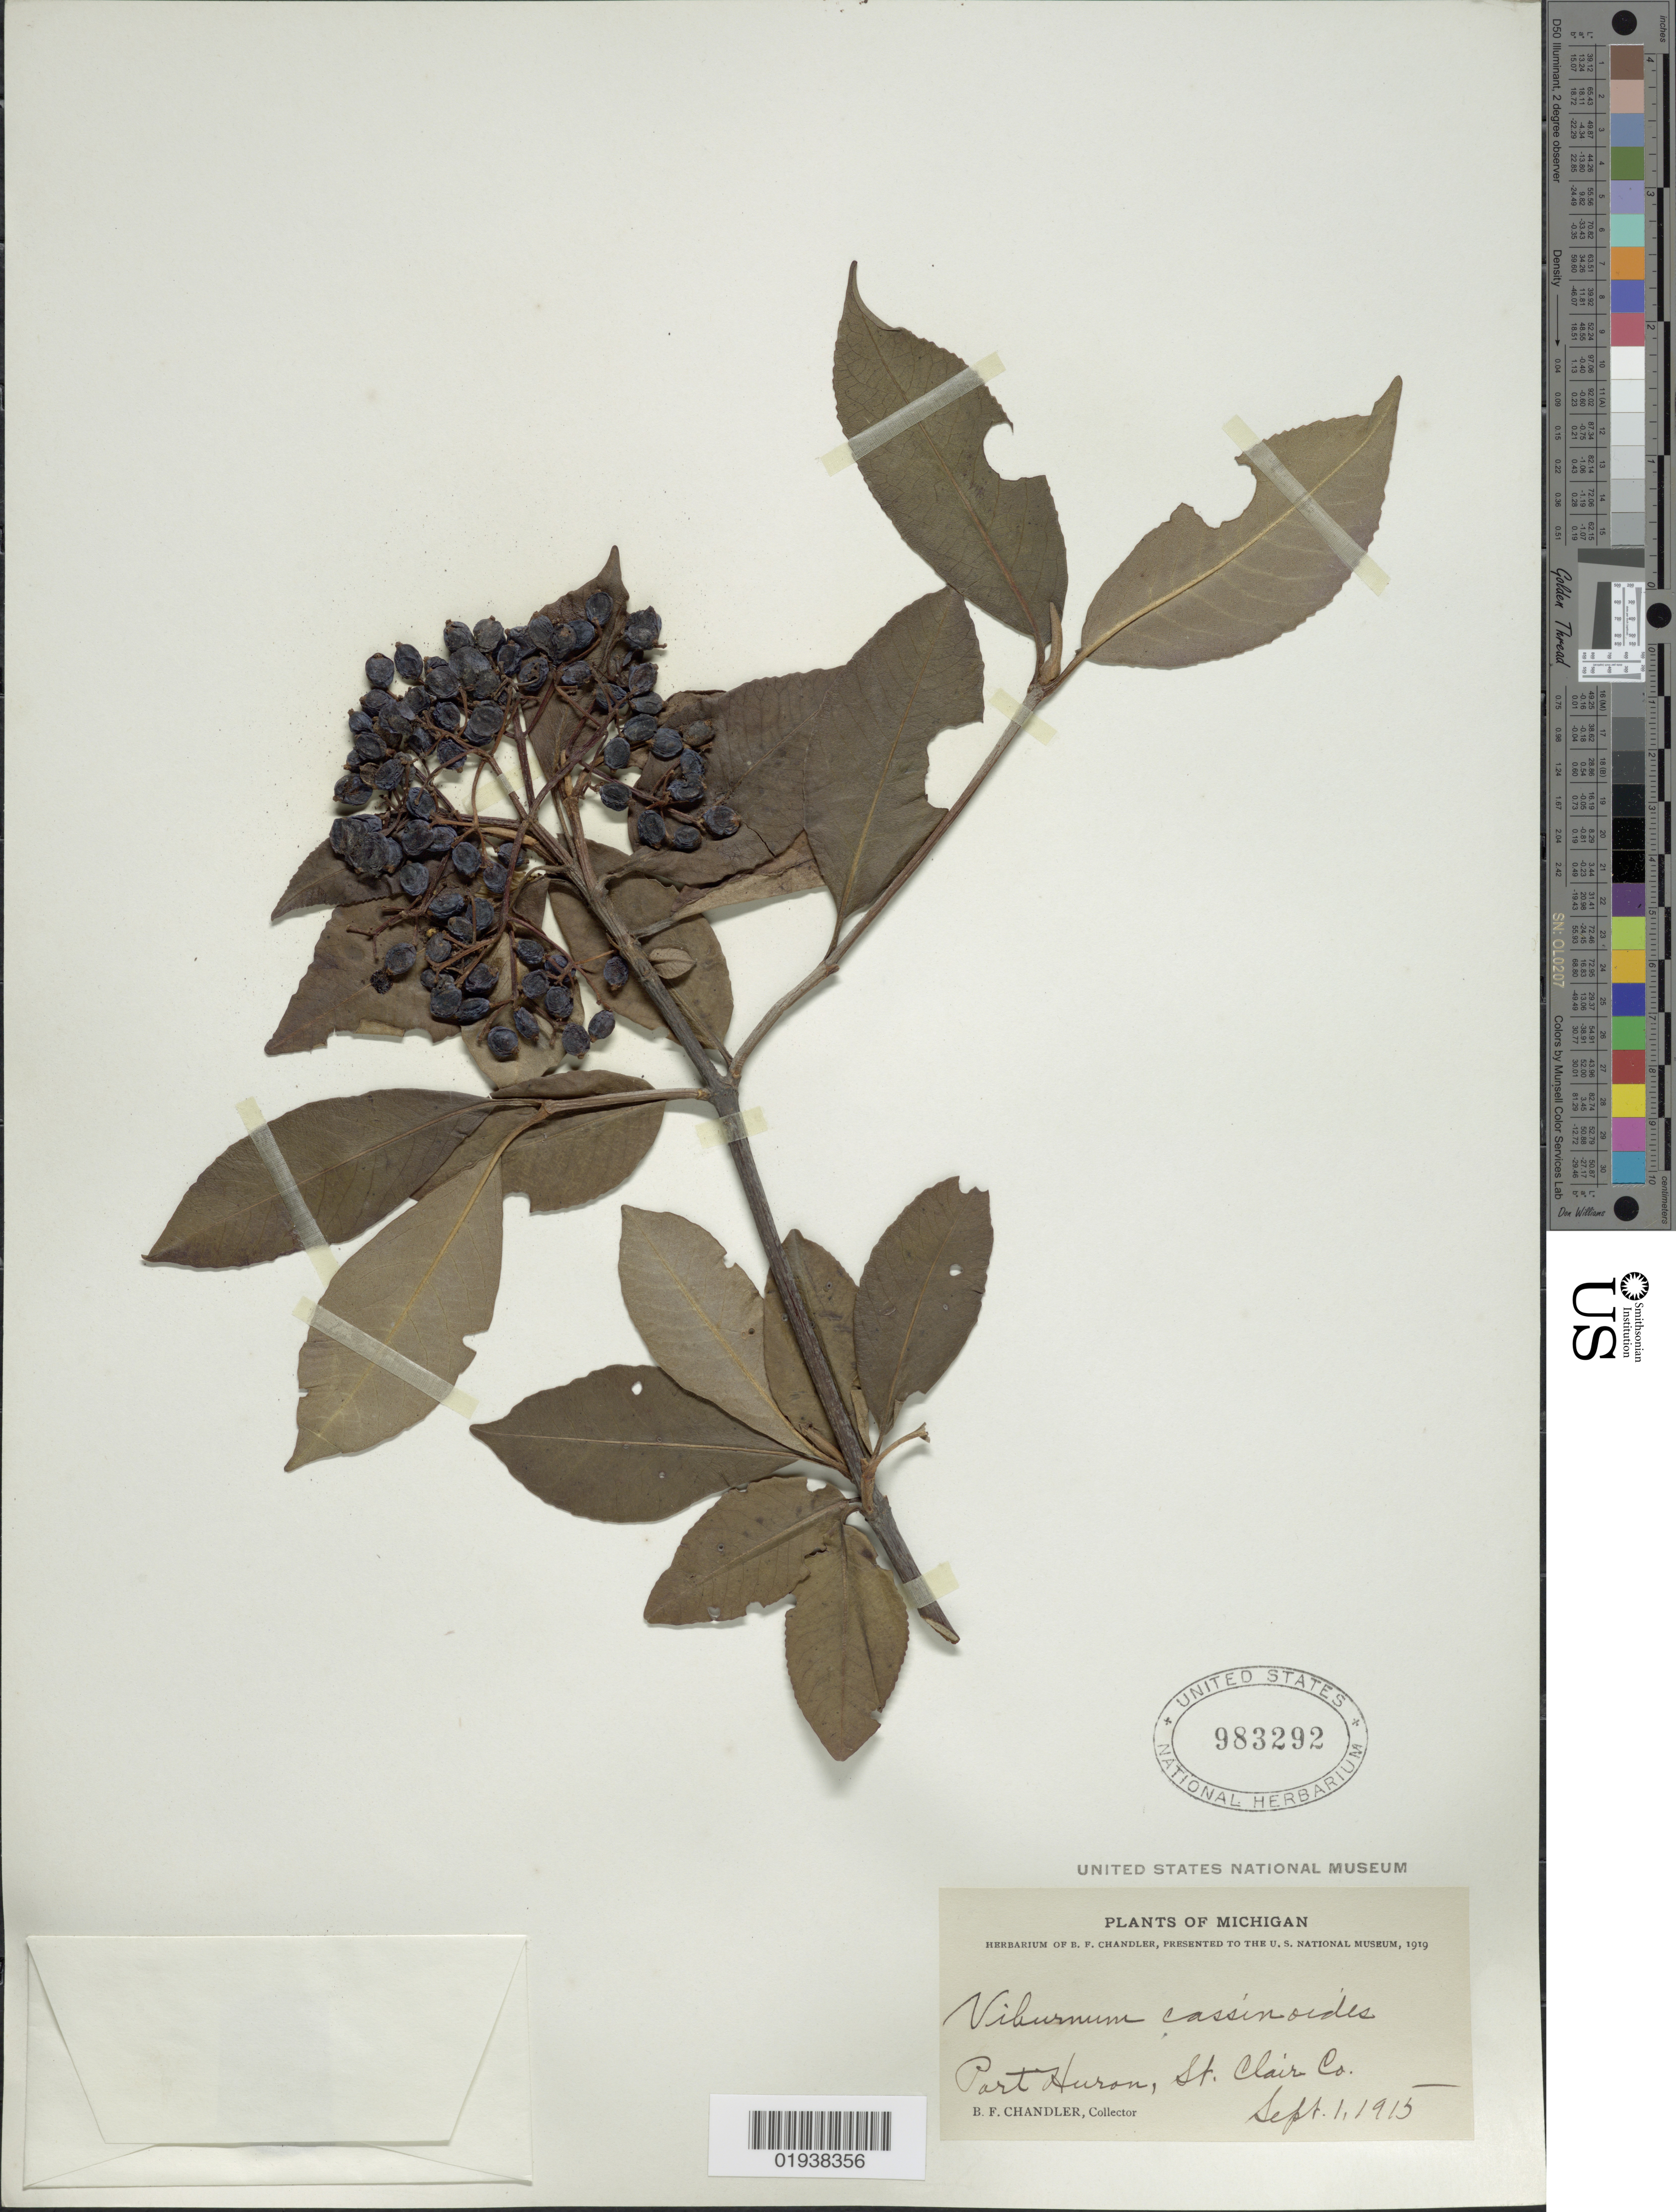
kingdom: Plantae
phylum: Tracheophyta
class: Magnoliopsida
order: Dipsacales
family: Viburnaceae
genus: Viburnum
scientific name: Viburnum cassinoides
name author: L.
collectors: B. F. Chandler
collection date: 1915-09-01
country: United States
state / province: Michigan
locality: Port Huron, St. Clair Co.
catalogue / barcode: US 983292